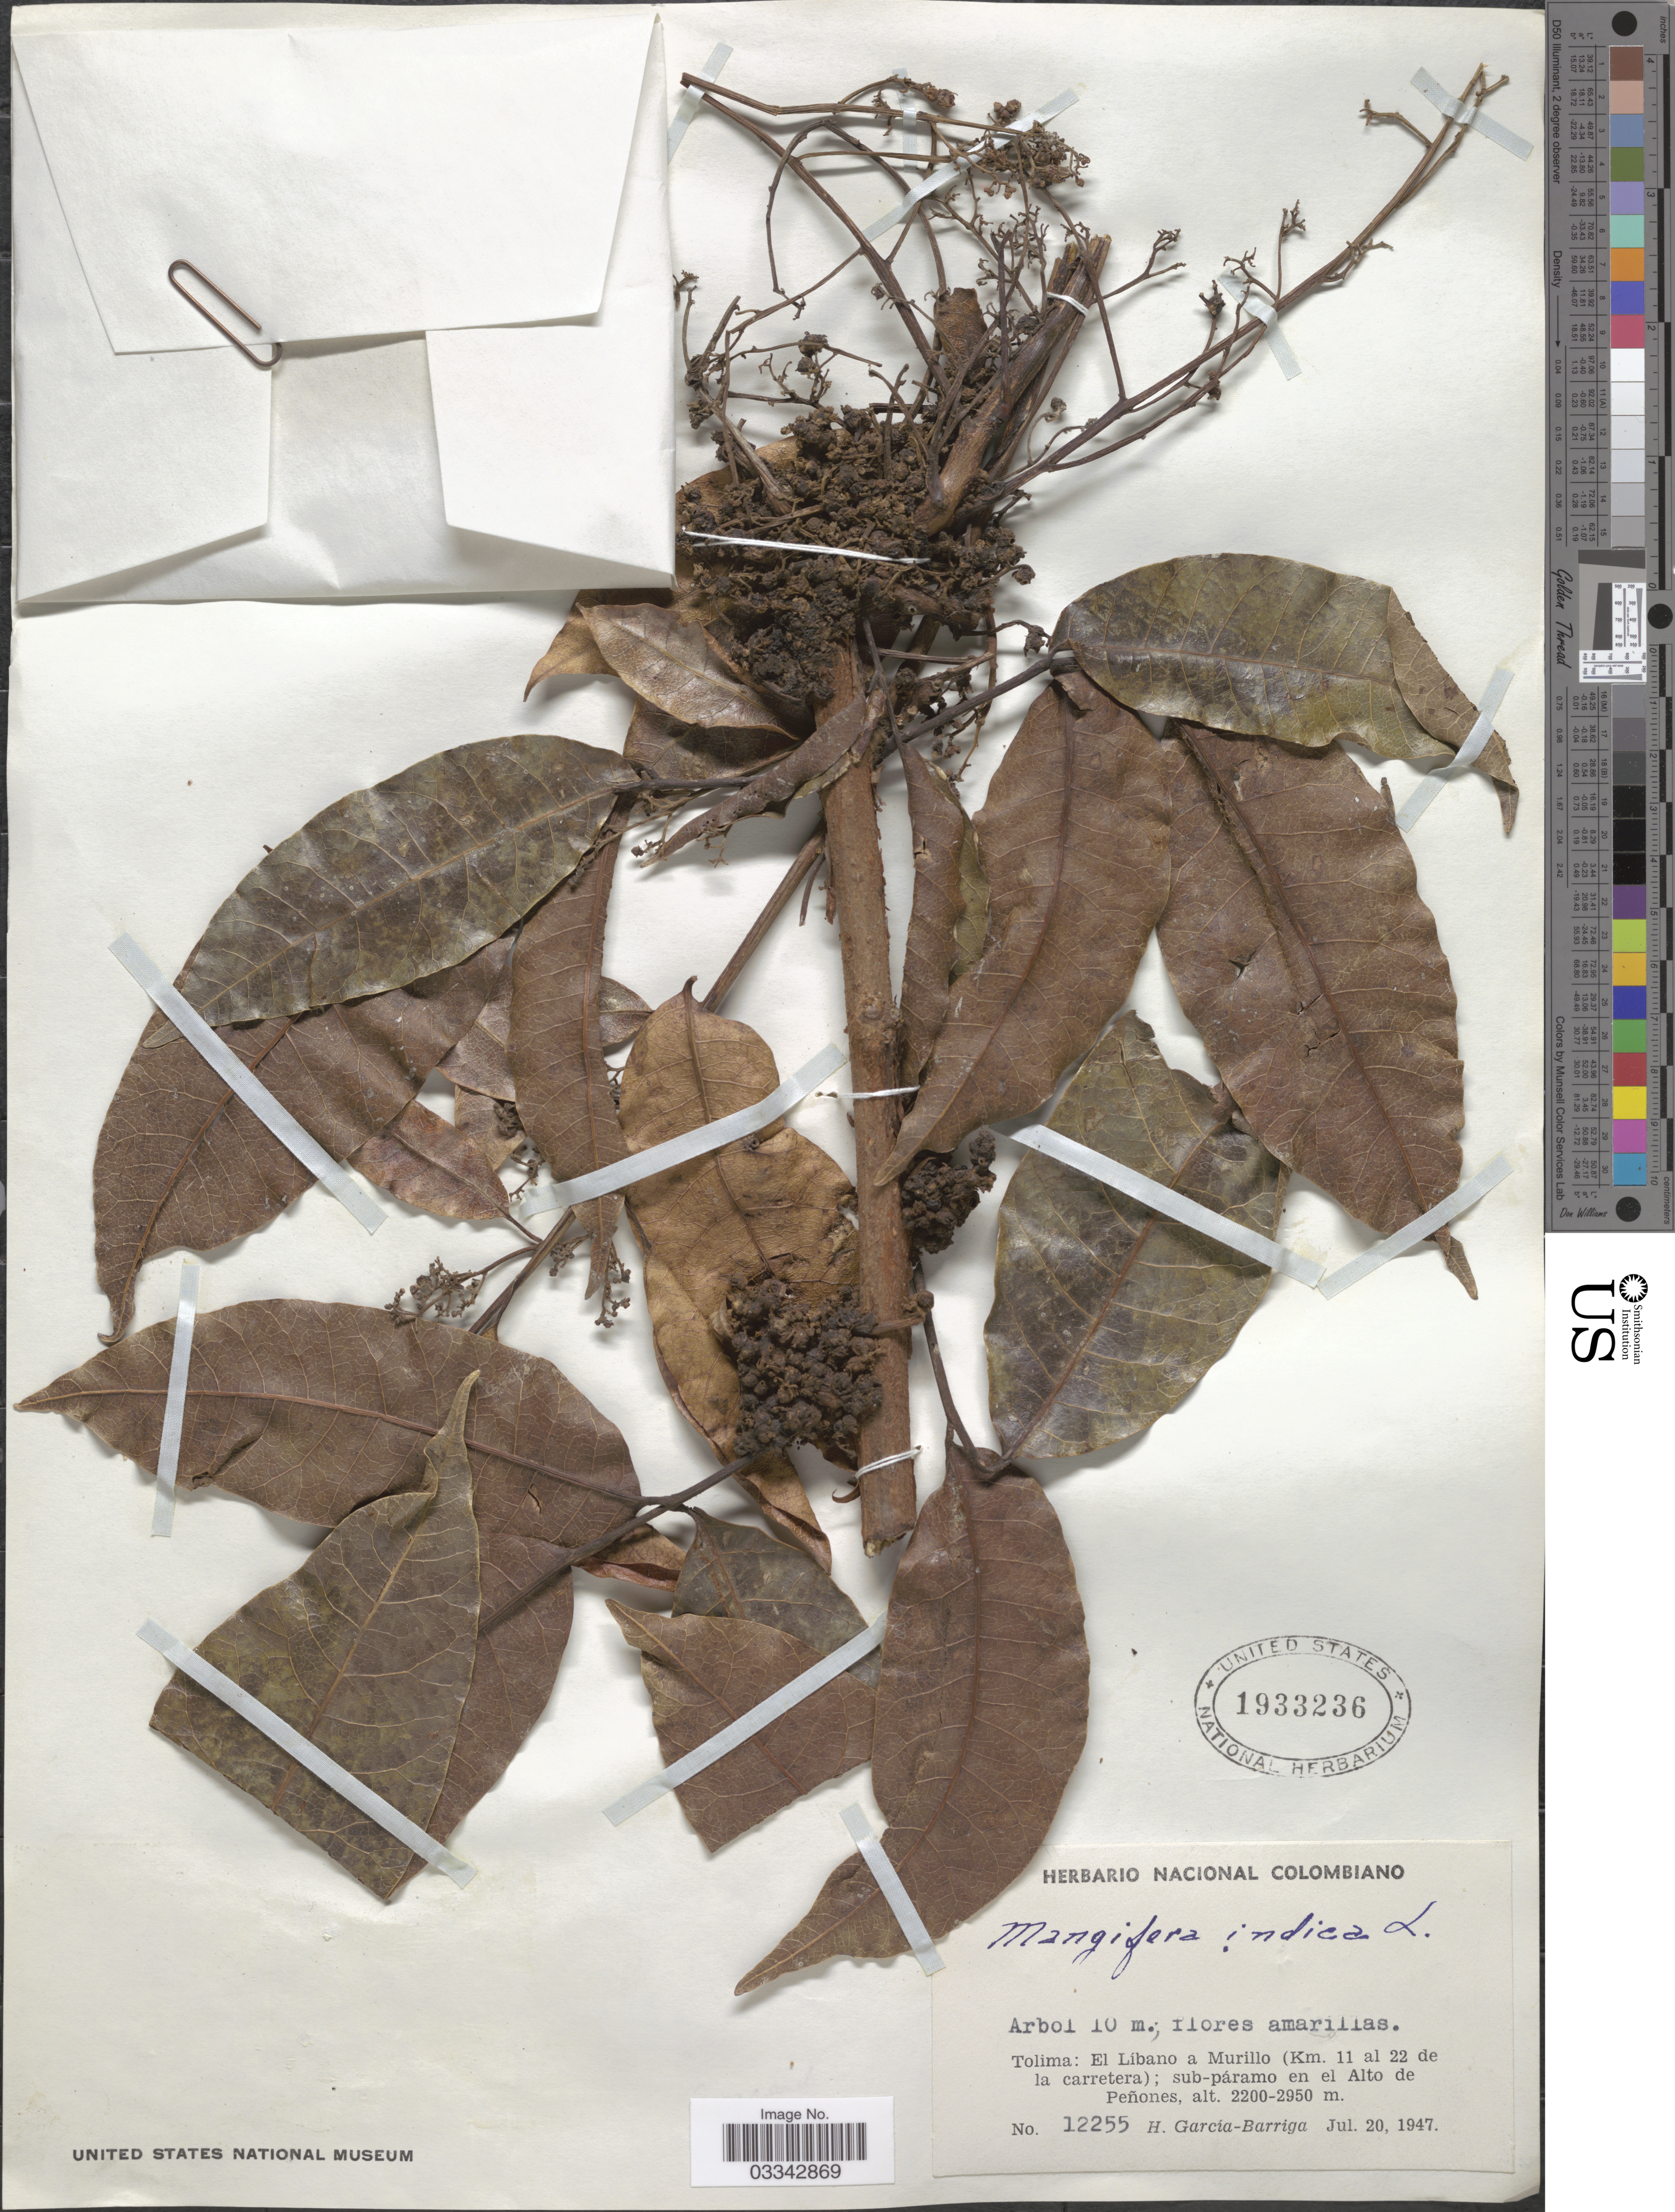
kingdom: Plantae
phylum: Tracheophyta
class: Magnoliopsida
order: Sapindales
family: Anacardiaceae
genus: Mangifera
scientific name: Mangifera indica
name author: L.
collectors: H. García Barriga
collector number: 12255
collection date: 1947-07-20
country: Colombia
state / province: Tolima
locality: El Libano a Murillo (Km. 11 al 22 de la carretera); sub-páramo en el Alto de Peñones.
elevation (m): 2200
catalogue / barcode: US 1933236